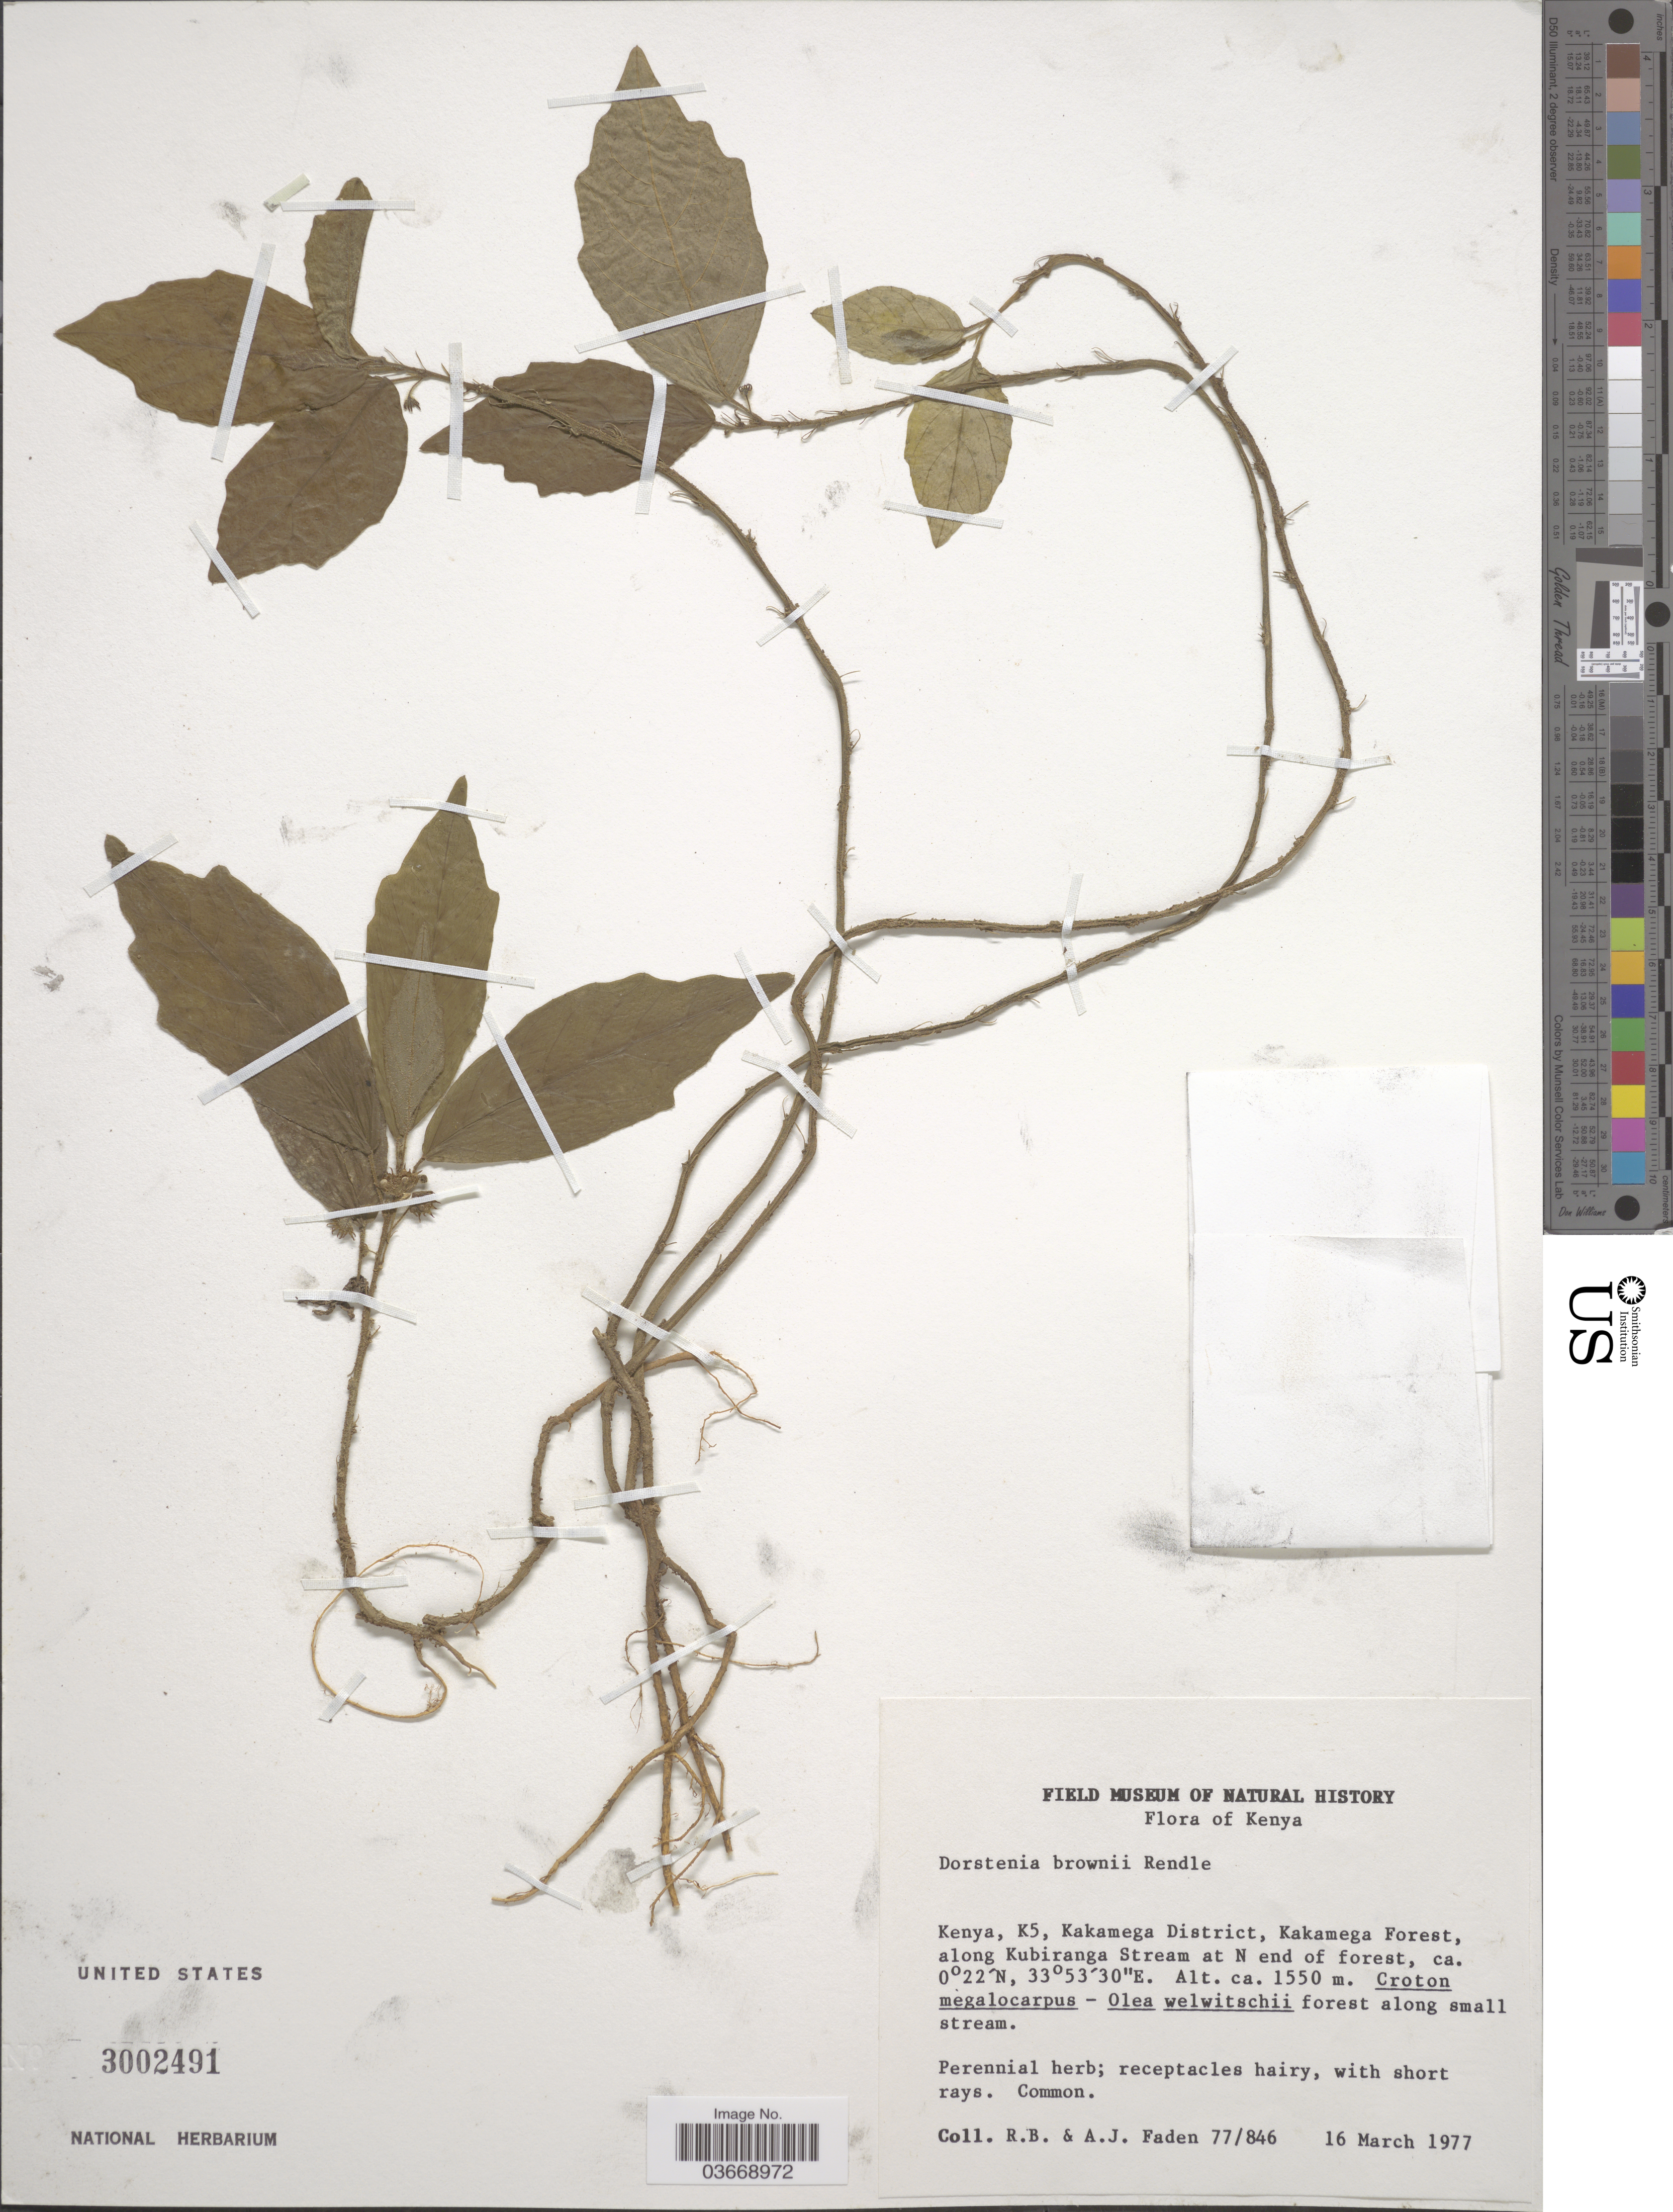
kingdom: Plantae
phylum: Tracheophyta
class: Magnoliopsida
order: Rosales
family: Moraceae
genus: Dorstenia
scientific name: Dorstenia brownii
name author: Rendle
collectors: R. B. Faden & A. J. Faden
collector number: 77/846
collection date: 1977-03-16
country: Kenya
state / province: Kakamega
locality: K5, Kakamega District, Kakamega Forest, along Kubiranga Stream at N end of forest.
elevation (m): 1550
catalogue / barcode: US 3002491